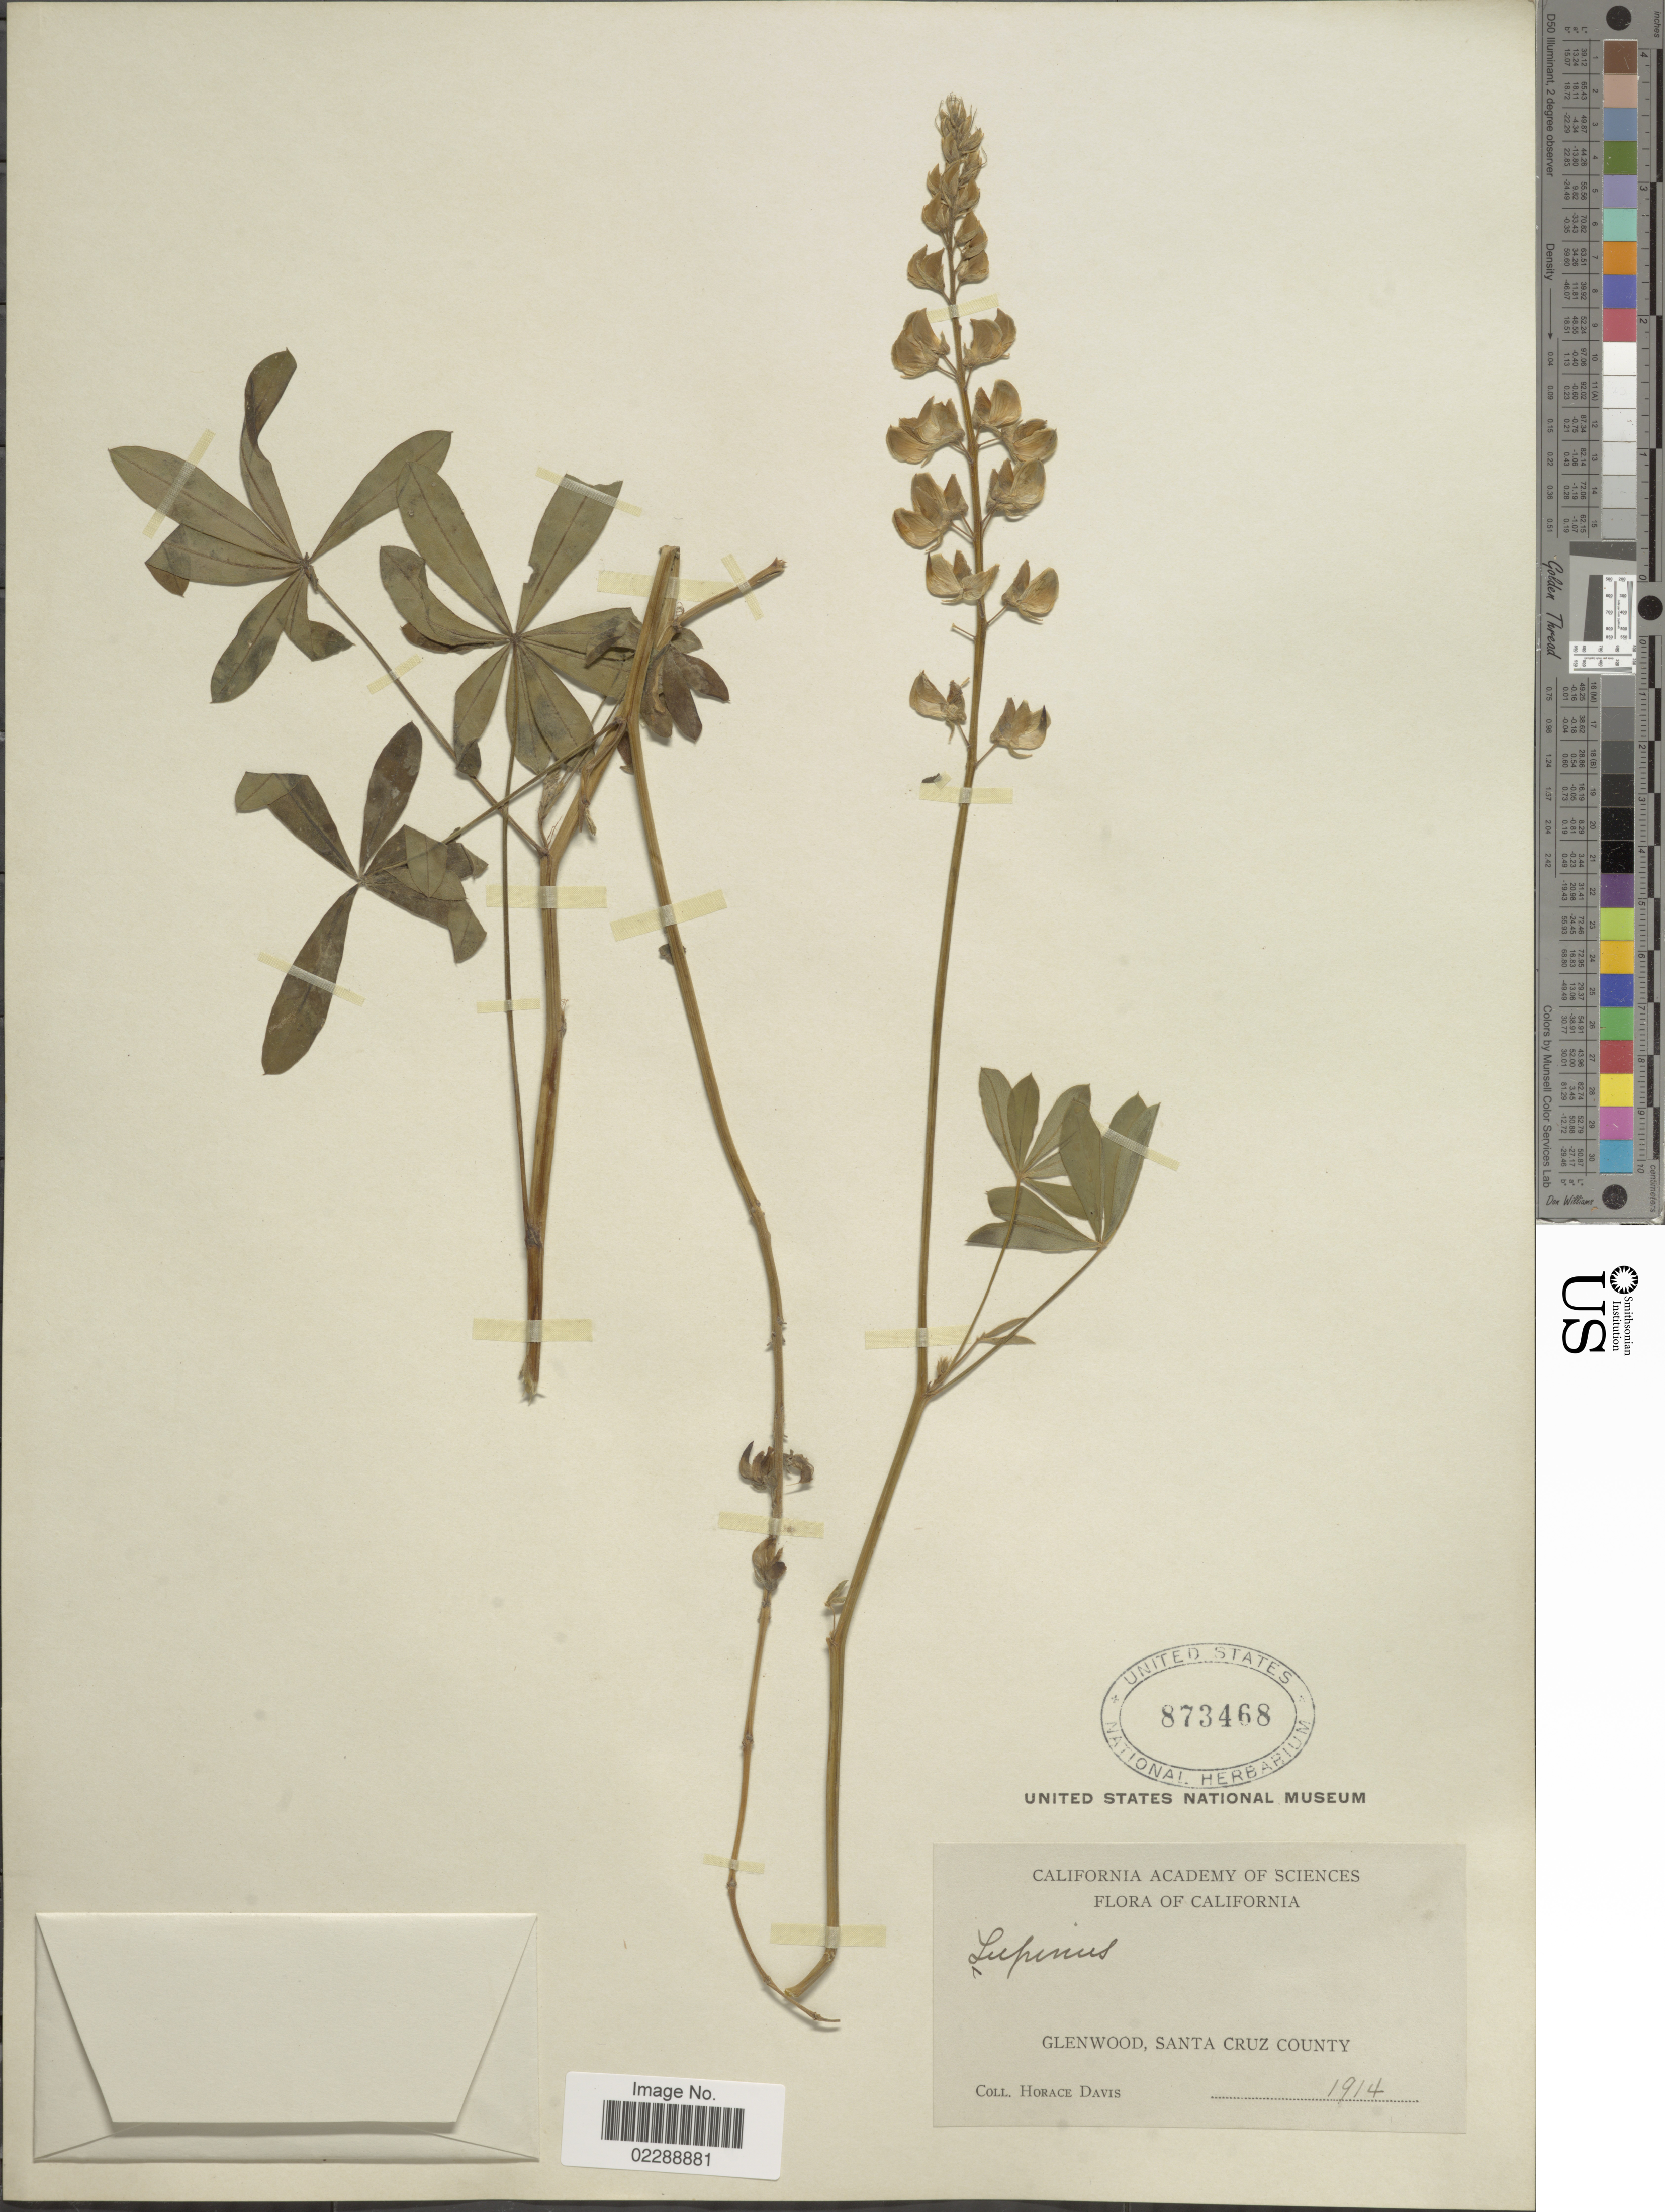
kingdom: Plantae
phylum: Tracheophyta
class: Magnoliopsida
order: Fabales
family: Fabaceae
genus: Lupinus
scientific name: Lupinus sp.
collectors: H. Davis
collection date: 1914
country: United States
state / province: California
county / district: Santa Cruz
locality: Glenwood, Santa Cruz County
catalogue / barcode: US 573468